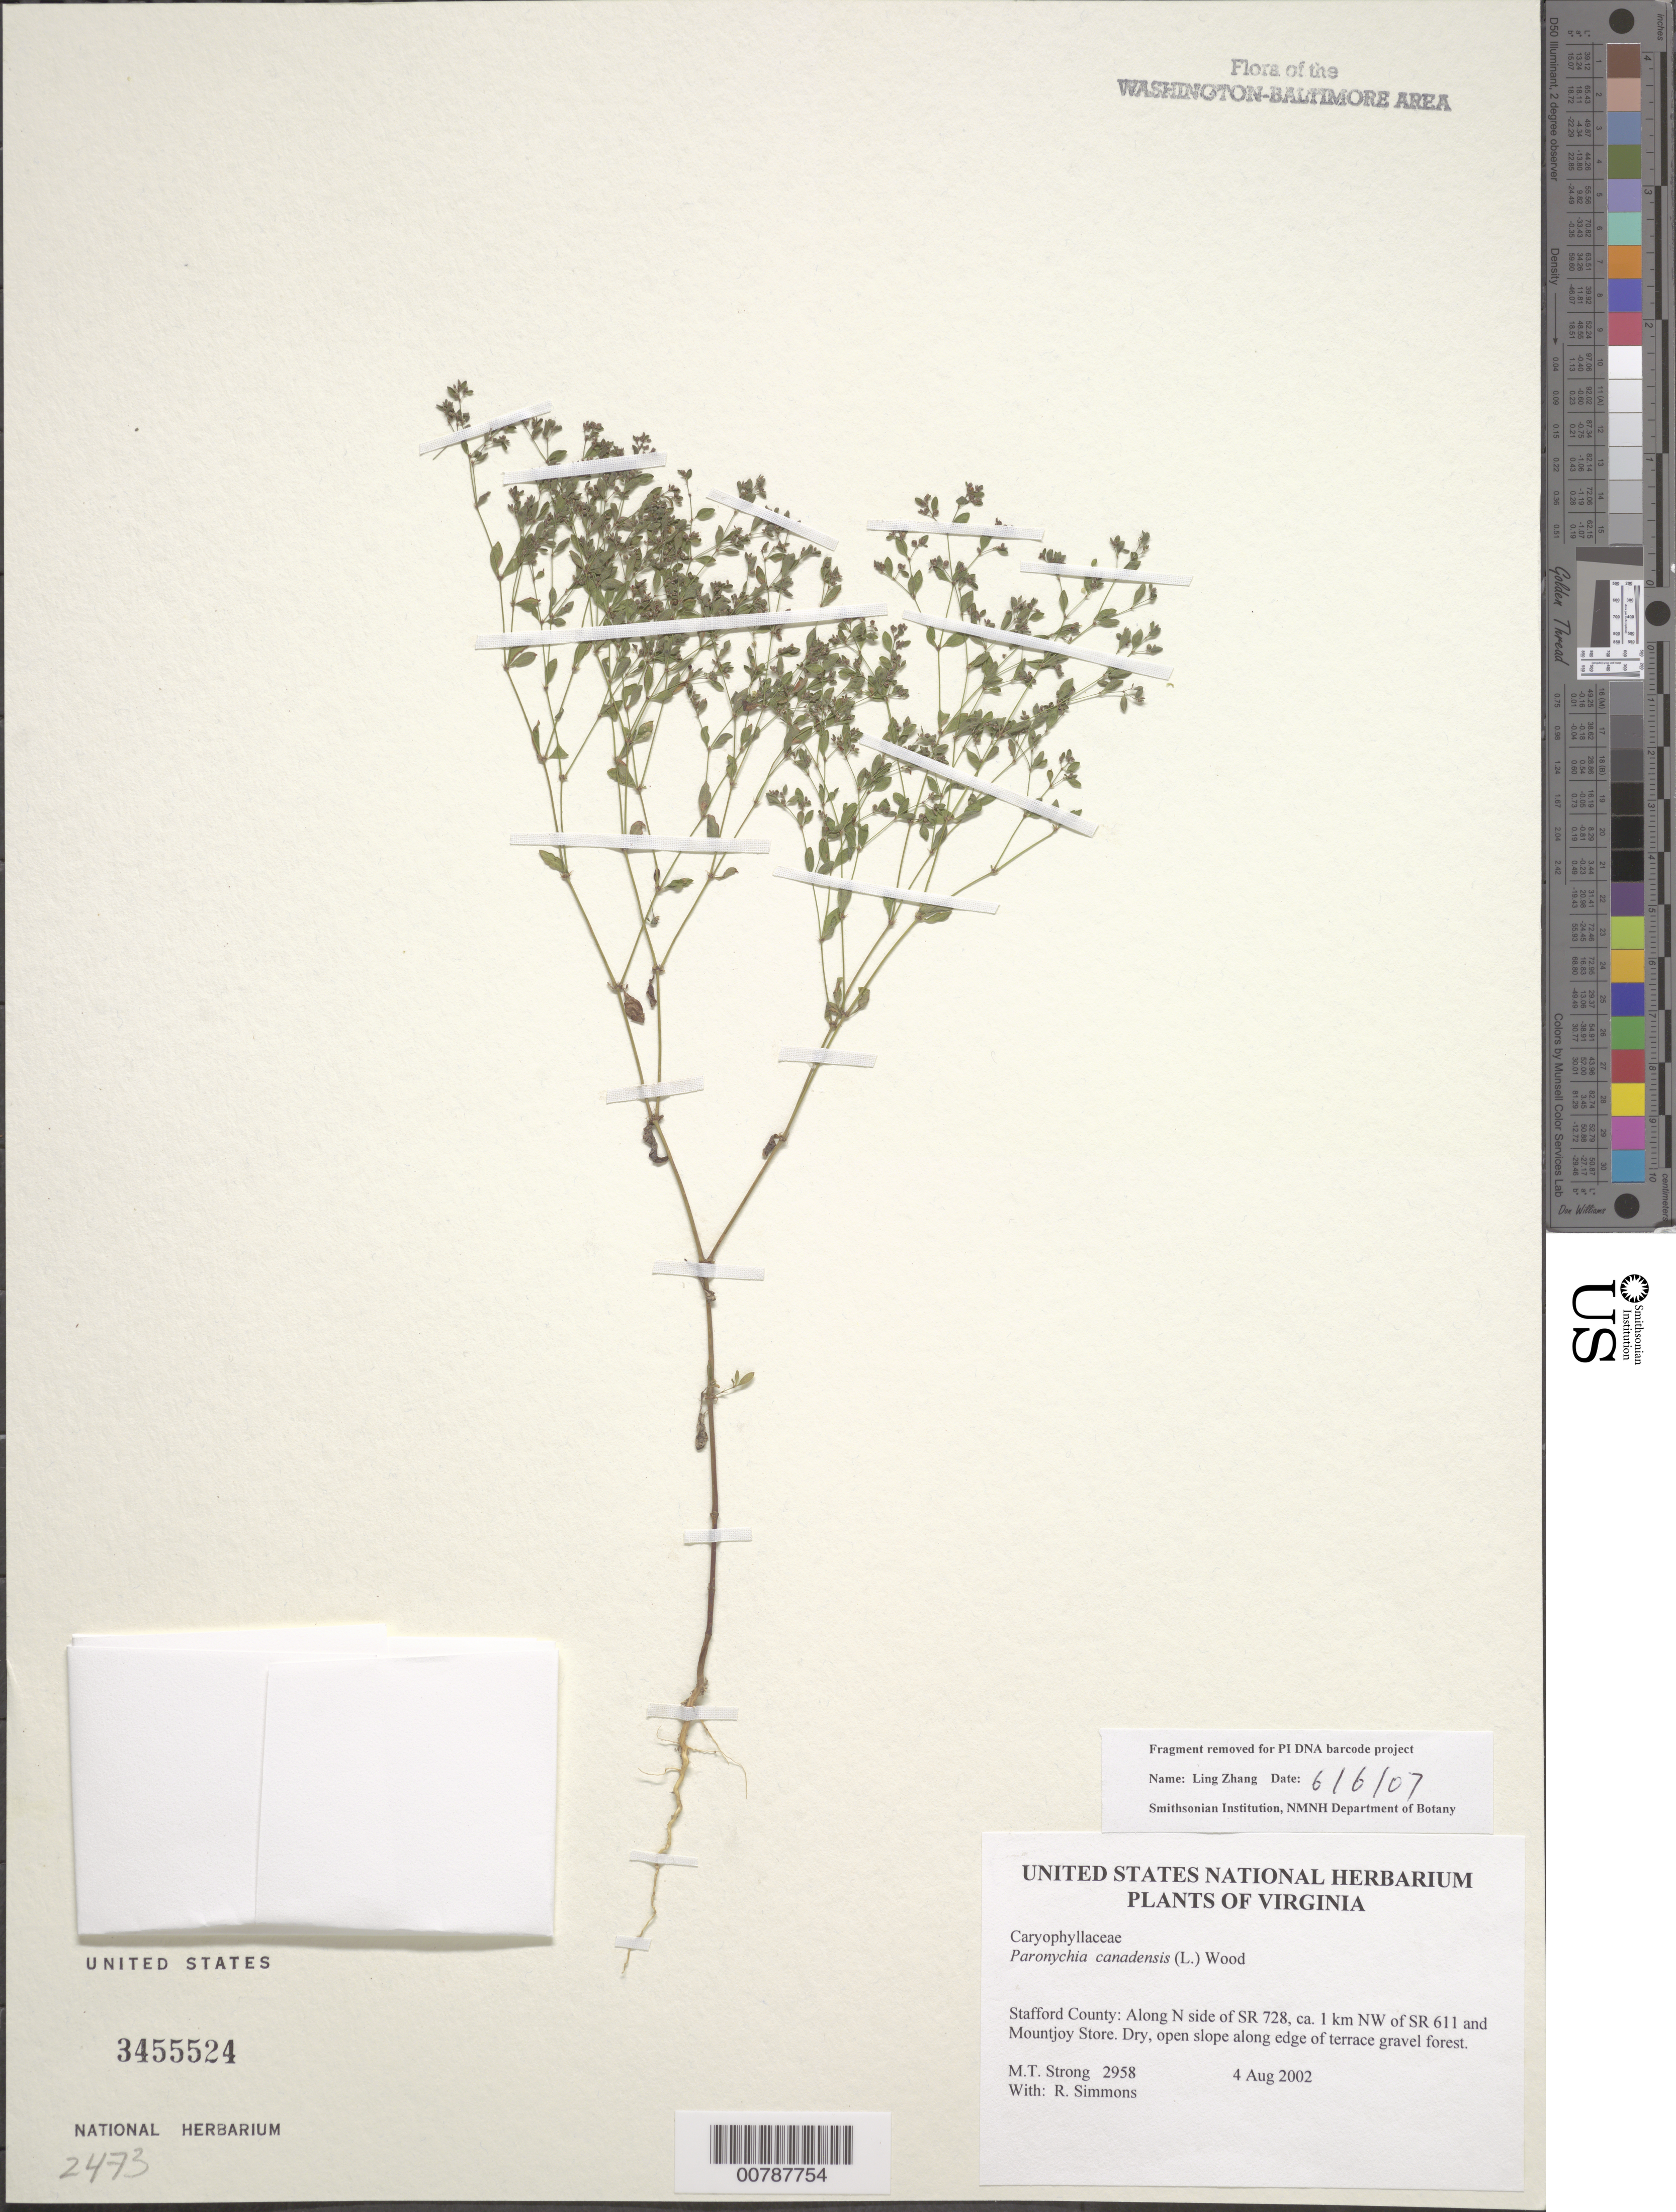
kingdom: Plantae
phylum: Tracheophyta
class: Magnoliopsida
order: Caryophyllales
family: Caryophyllaceae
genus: Paronychia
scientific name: Paronychia canadensis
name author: (L.) Alph. Wood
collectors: M. T. Strong & R. Simmons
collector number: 2958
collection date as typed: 04 Aug 2002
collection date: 2002-08-04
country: United States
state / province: Virginia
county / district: Stafford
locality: Along N side of SR 728, ca. 1 km NW of SR 611 and Mountjoy Store.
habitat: Dry, open slope along edge of terrace gravel forest.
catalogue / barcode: US 3455524